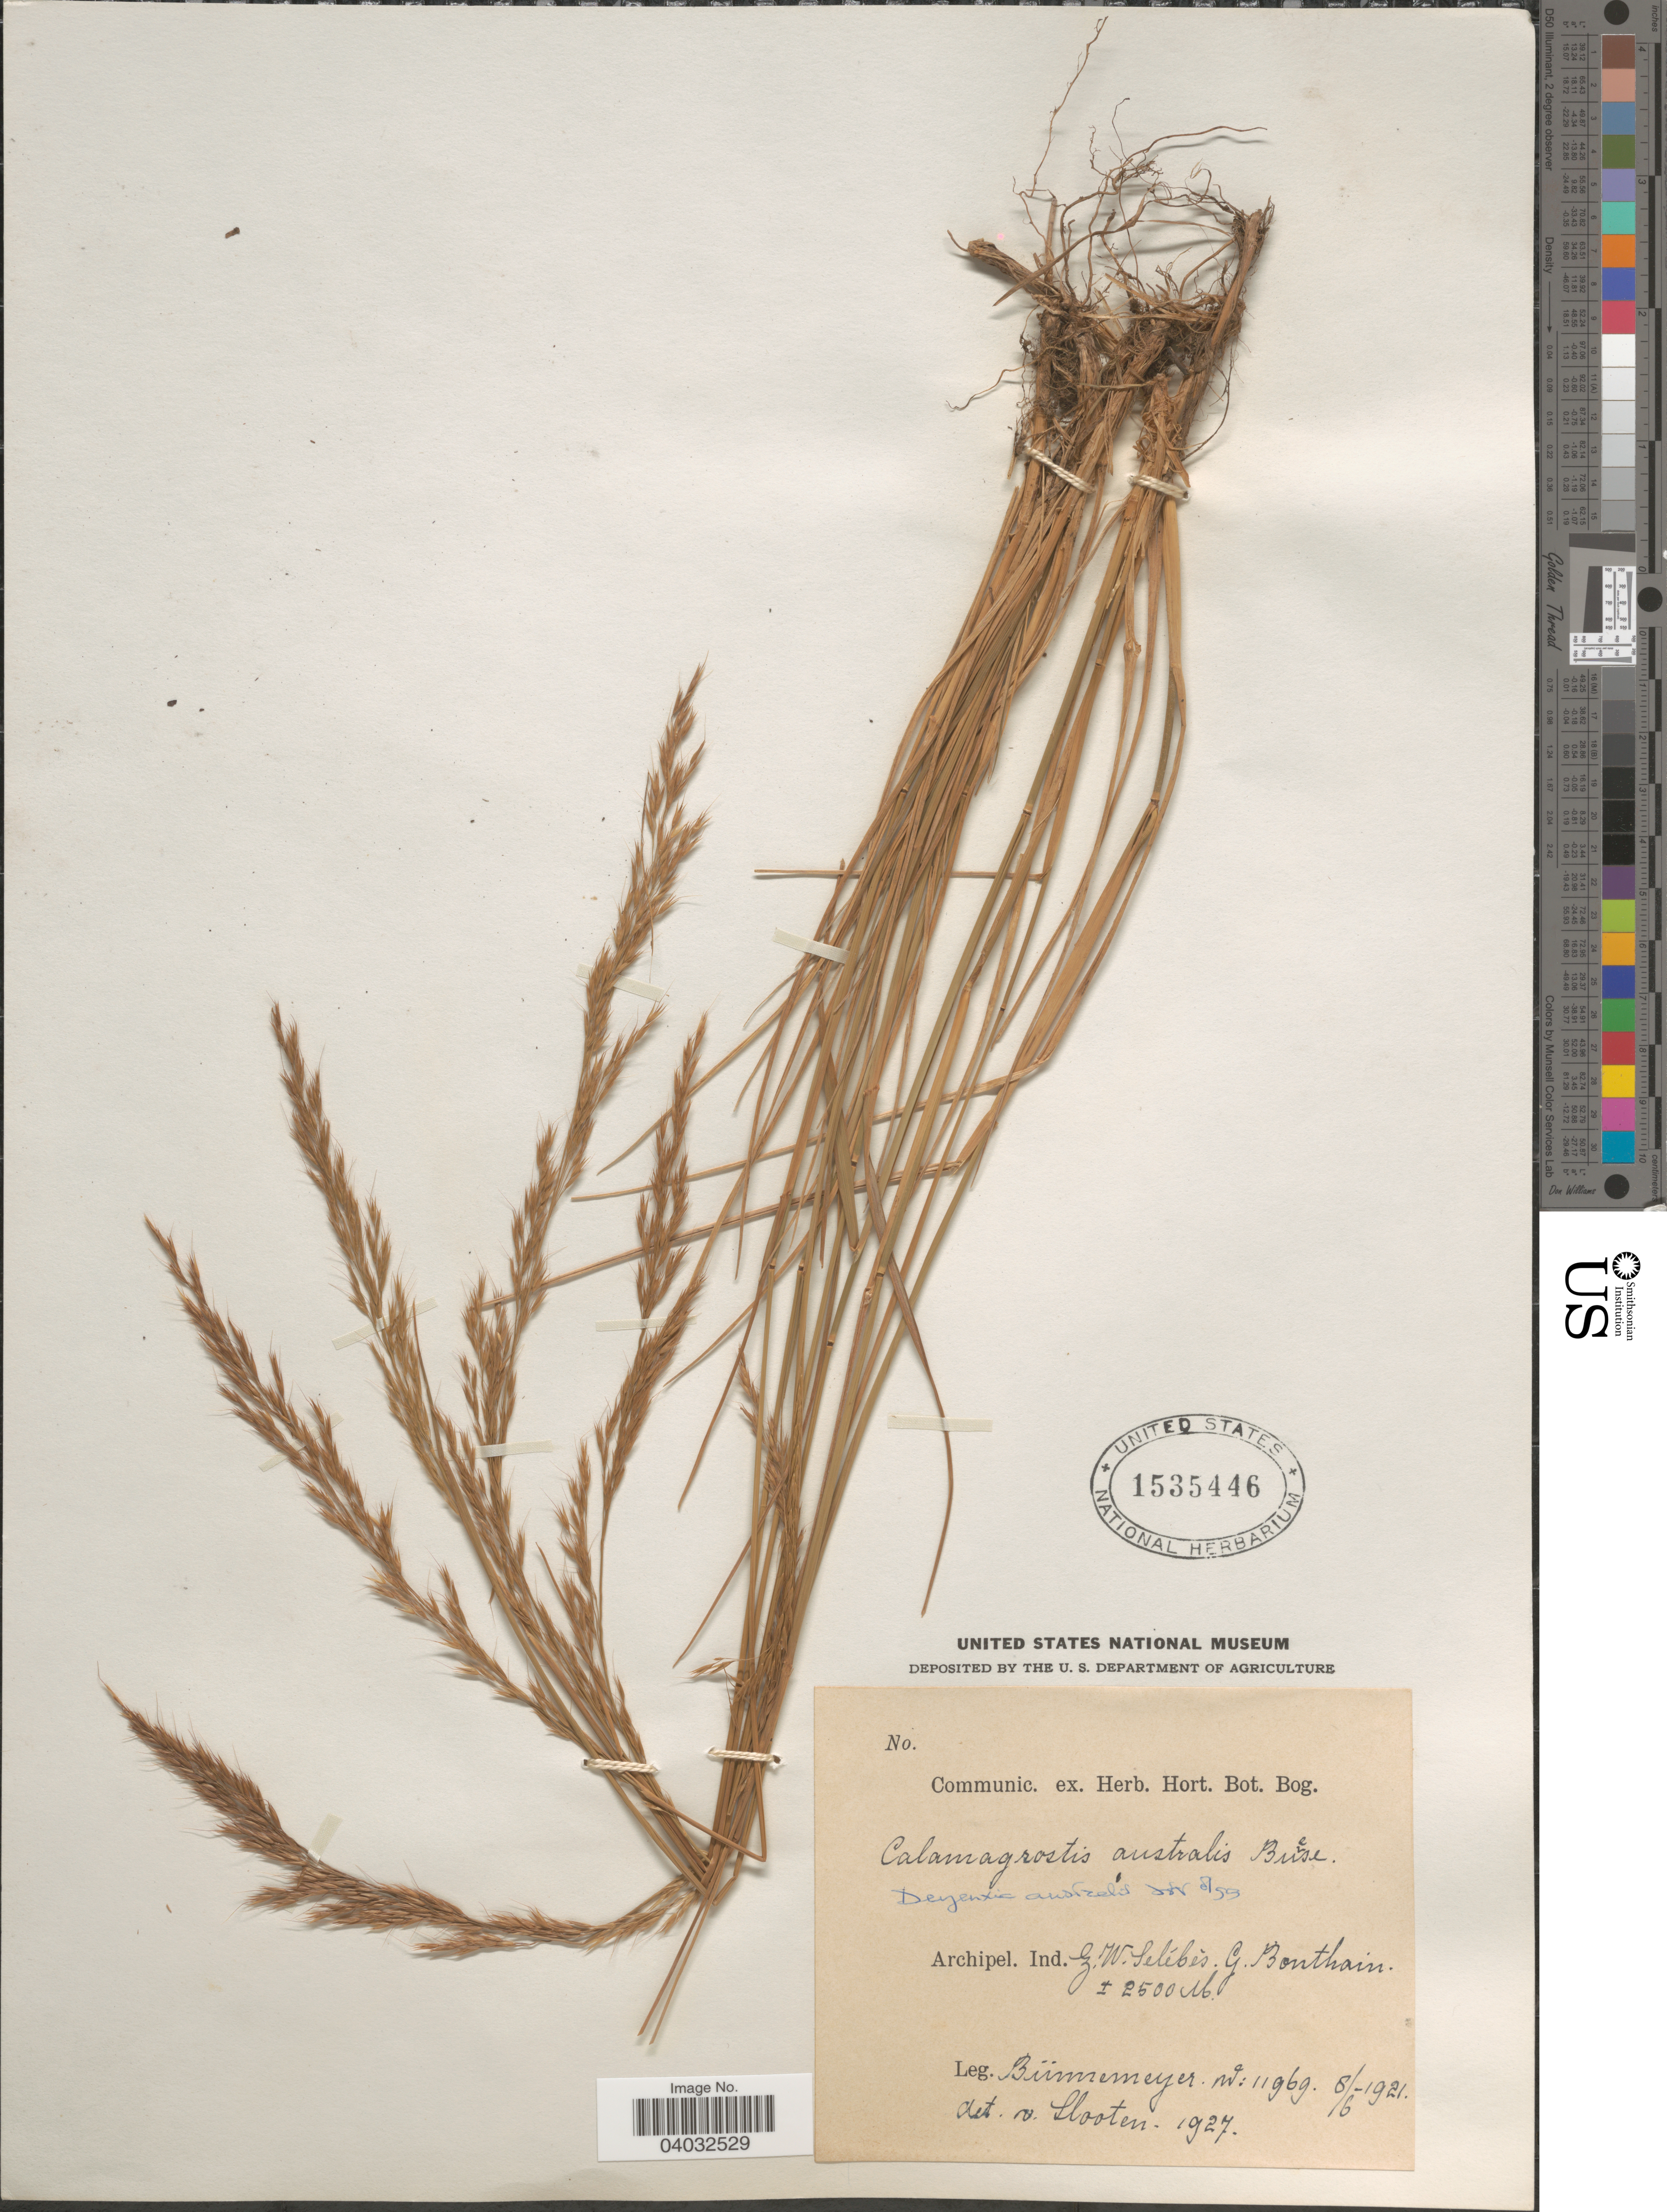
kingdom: Plantae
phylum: Tracheophyta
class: Liliopsida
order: Poales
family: Poaceae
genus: Calamagrostis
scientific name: Calamagrostis australis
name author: (Zoll. & Moritz) Büse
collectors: Bunnemeyer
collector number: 11969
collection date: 1921-06-08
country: Indonesia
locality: Archipel. Ind. S. W. Selébès. G. Bonthain.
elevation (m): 2500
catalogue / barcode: US 1535446